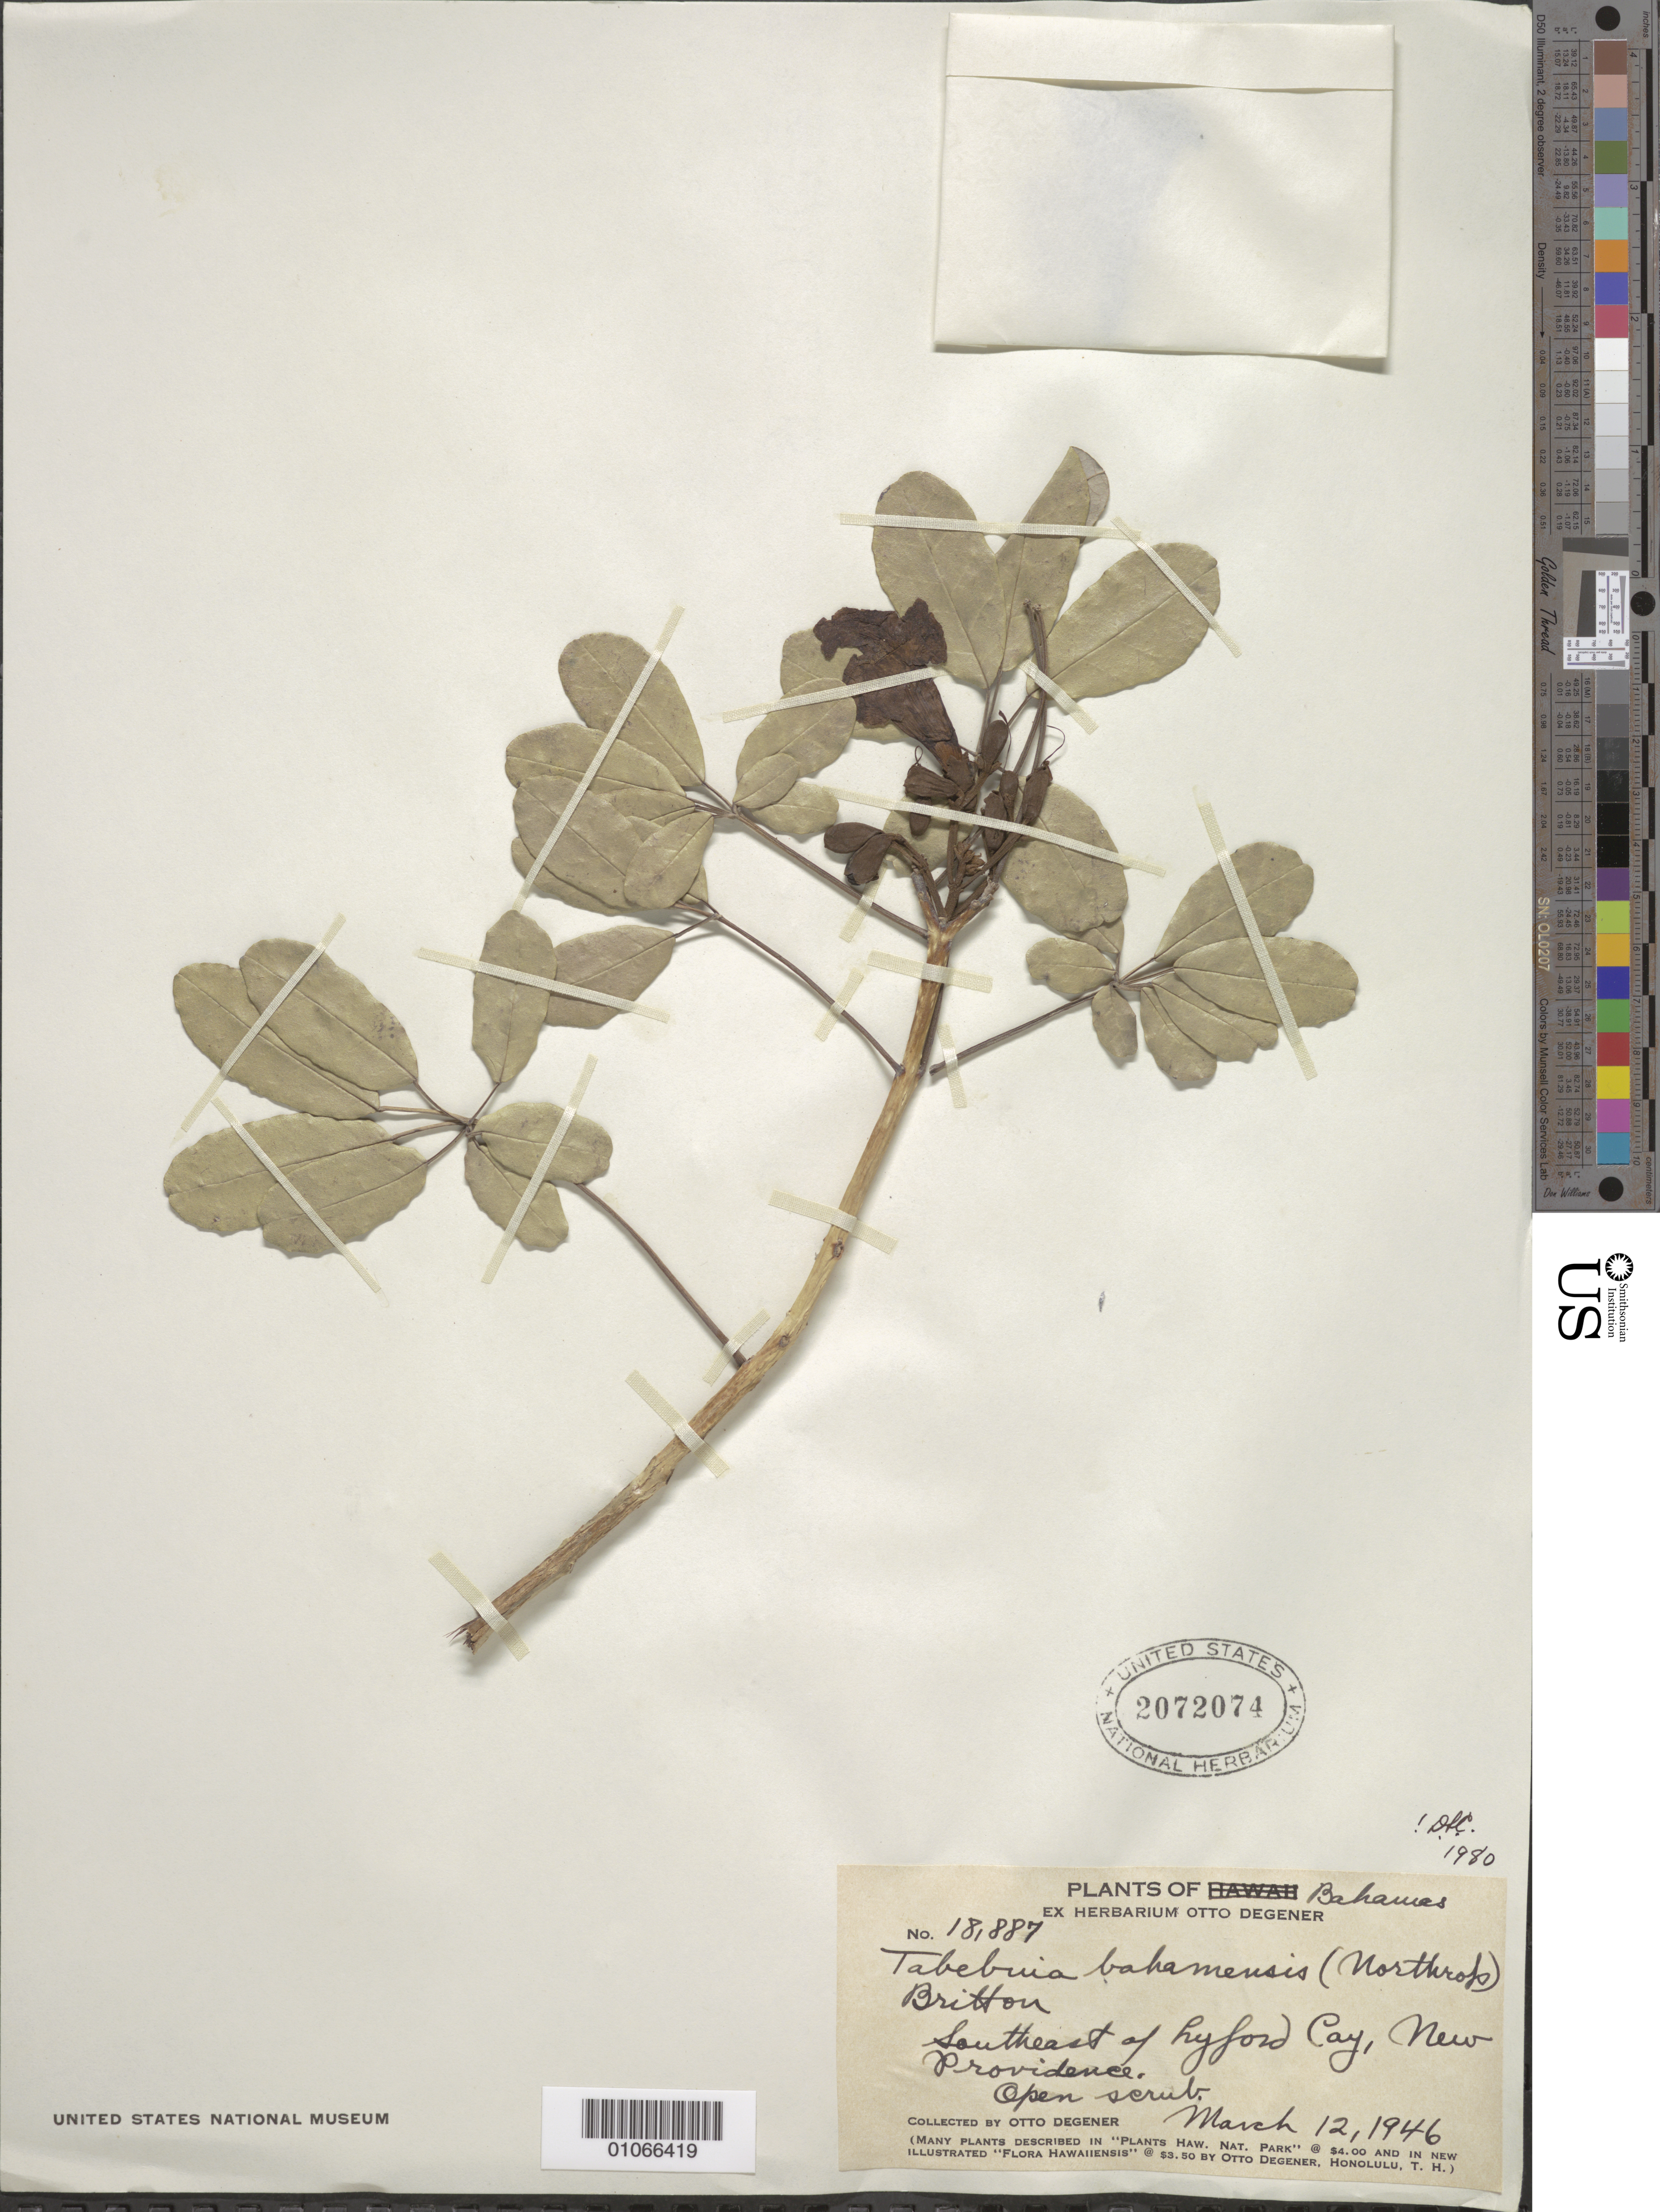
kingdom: Plantae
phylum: Tracheophyta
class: Magnoliopsida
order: Lamiales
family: Bignoniaceae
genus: Tabebuia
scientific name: Tabebuia bahamensis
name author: (Northr.) Britton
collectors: O. Degener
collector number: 18887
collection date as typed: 12 Mar 1946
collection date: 1946-03-12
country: Bahamas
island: New Providence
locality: Southeast of Hyford Cay, open scrub.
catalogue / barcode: US 2072074